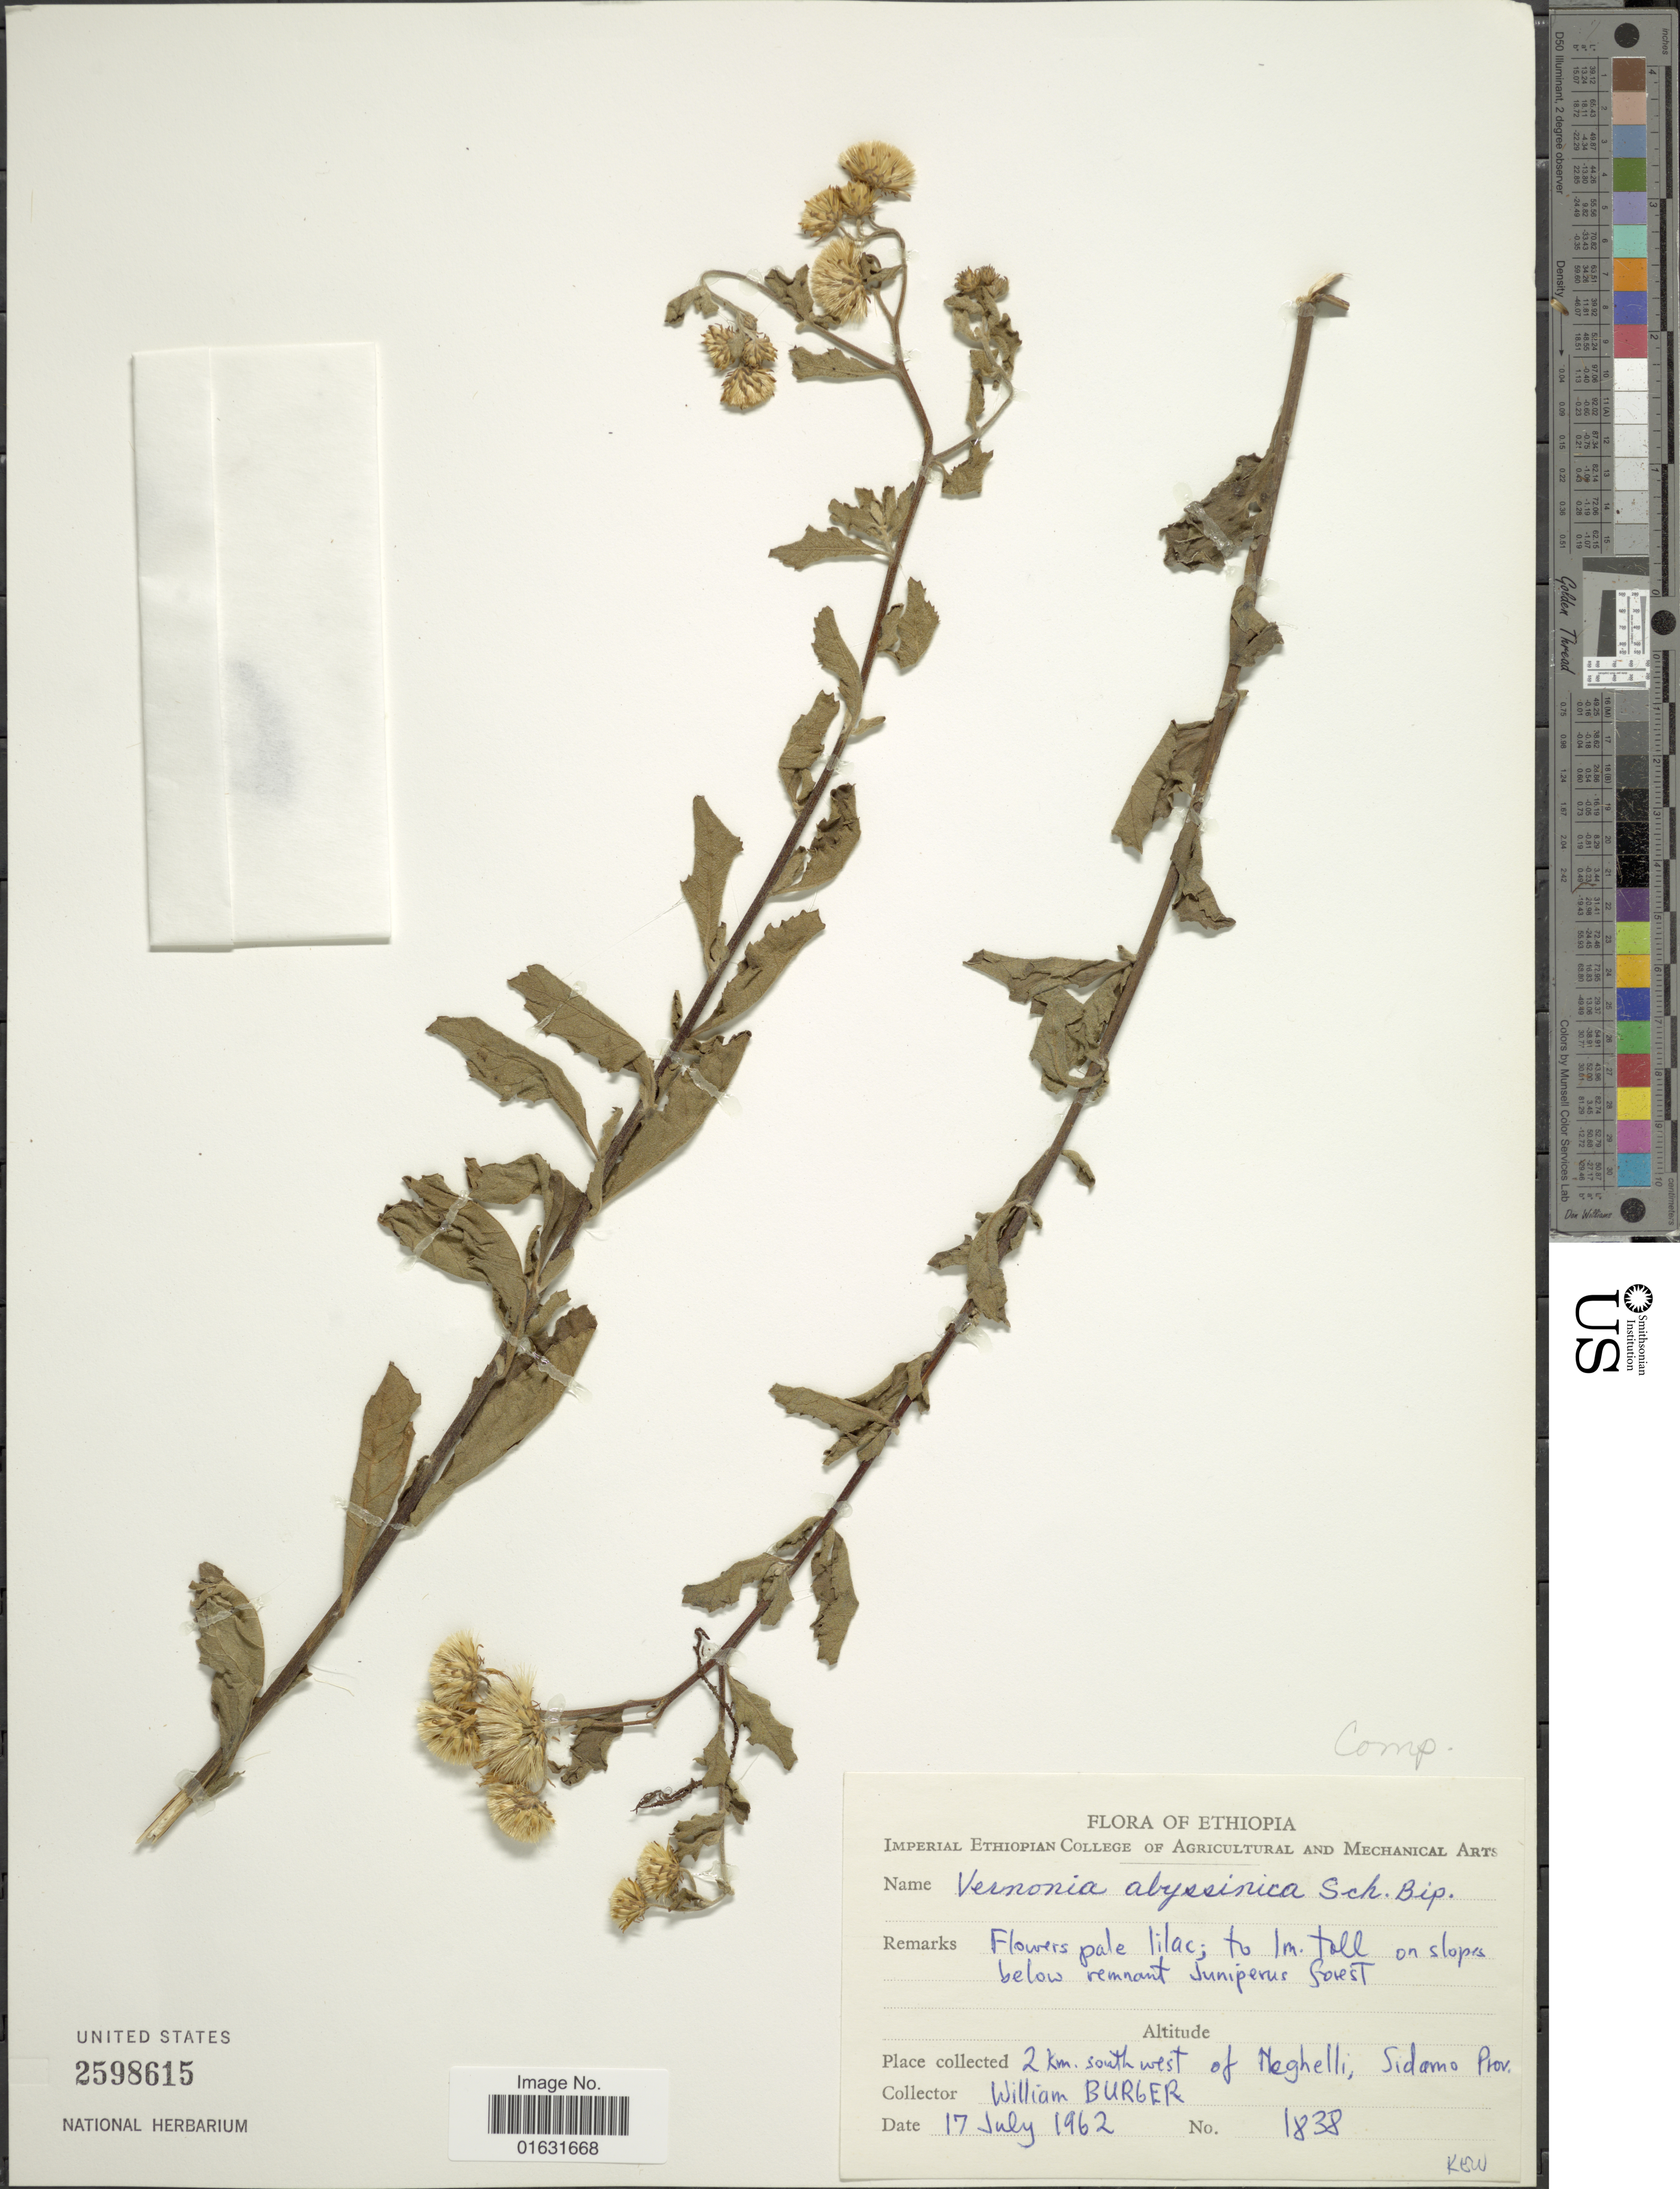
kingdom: Plantae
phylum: Tracheophyta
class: Magnoliopsida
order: Asterales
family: Asteraceae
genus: Baccharoides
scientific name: Baccharoides schimperi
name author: (DC.) Isawumi et al.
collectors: W. Burger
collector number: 1838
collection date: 1962-07-17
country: Ethiopia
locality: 2 km southwest of Neghelli, Sidamo Prov.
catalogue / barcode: US 2598615